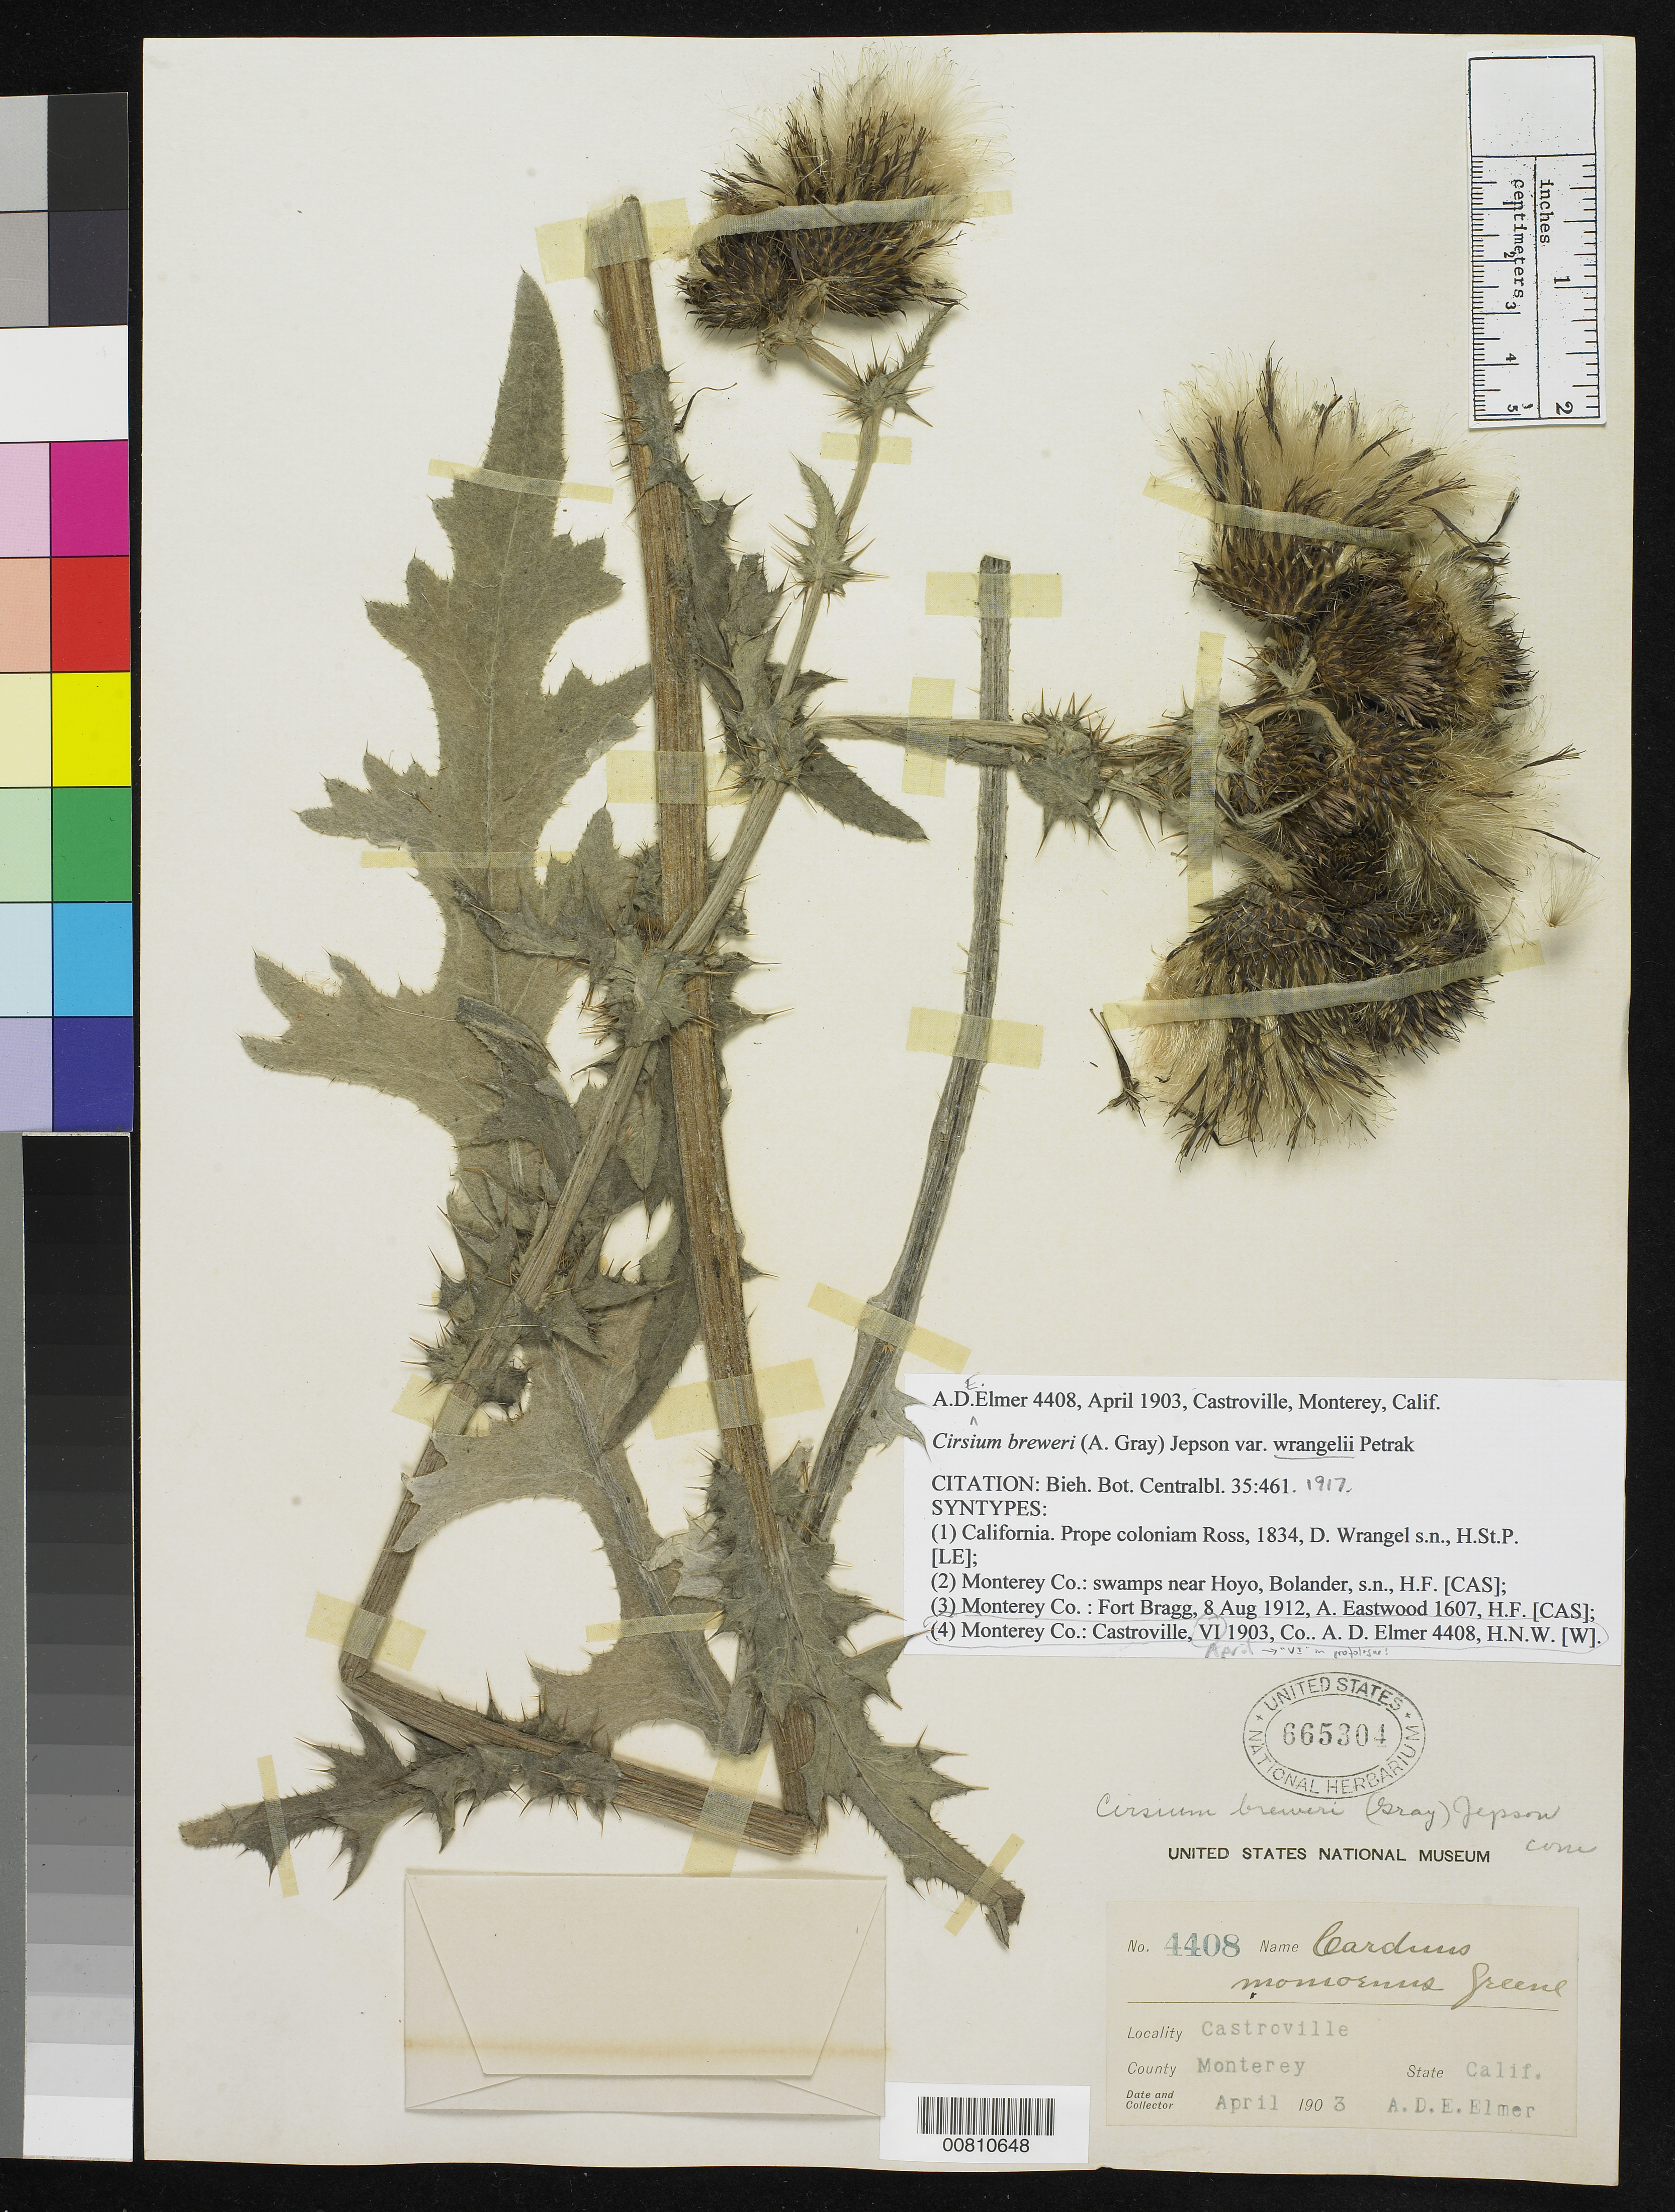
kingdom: Plantae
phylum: Tracheophyta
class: Magnoliopsida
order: Asterales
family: Asteraceae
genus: Cirsium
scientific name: Cirsium breweri var. wrangelii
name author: Petr.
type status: Possible Isosyntype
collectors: A. D. E. Elmer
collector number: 4408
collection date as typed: Apr 1903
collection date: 1903-04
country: United States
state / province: California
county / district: Monterey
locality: Castroville.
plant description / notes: Date "VI" in protologue, but "April" on specimen label. Other label data match.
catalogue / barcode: US 665304